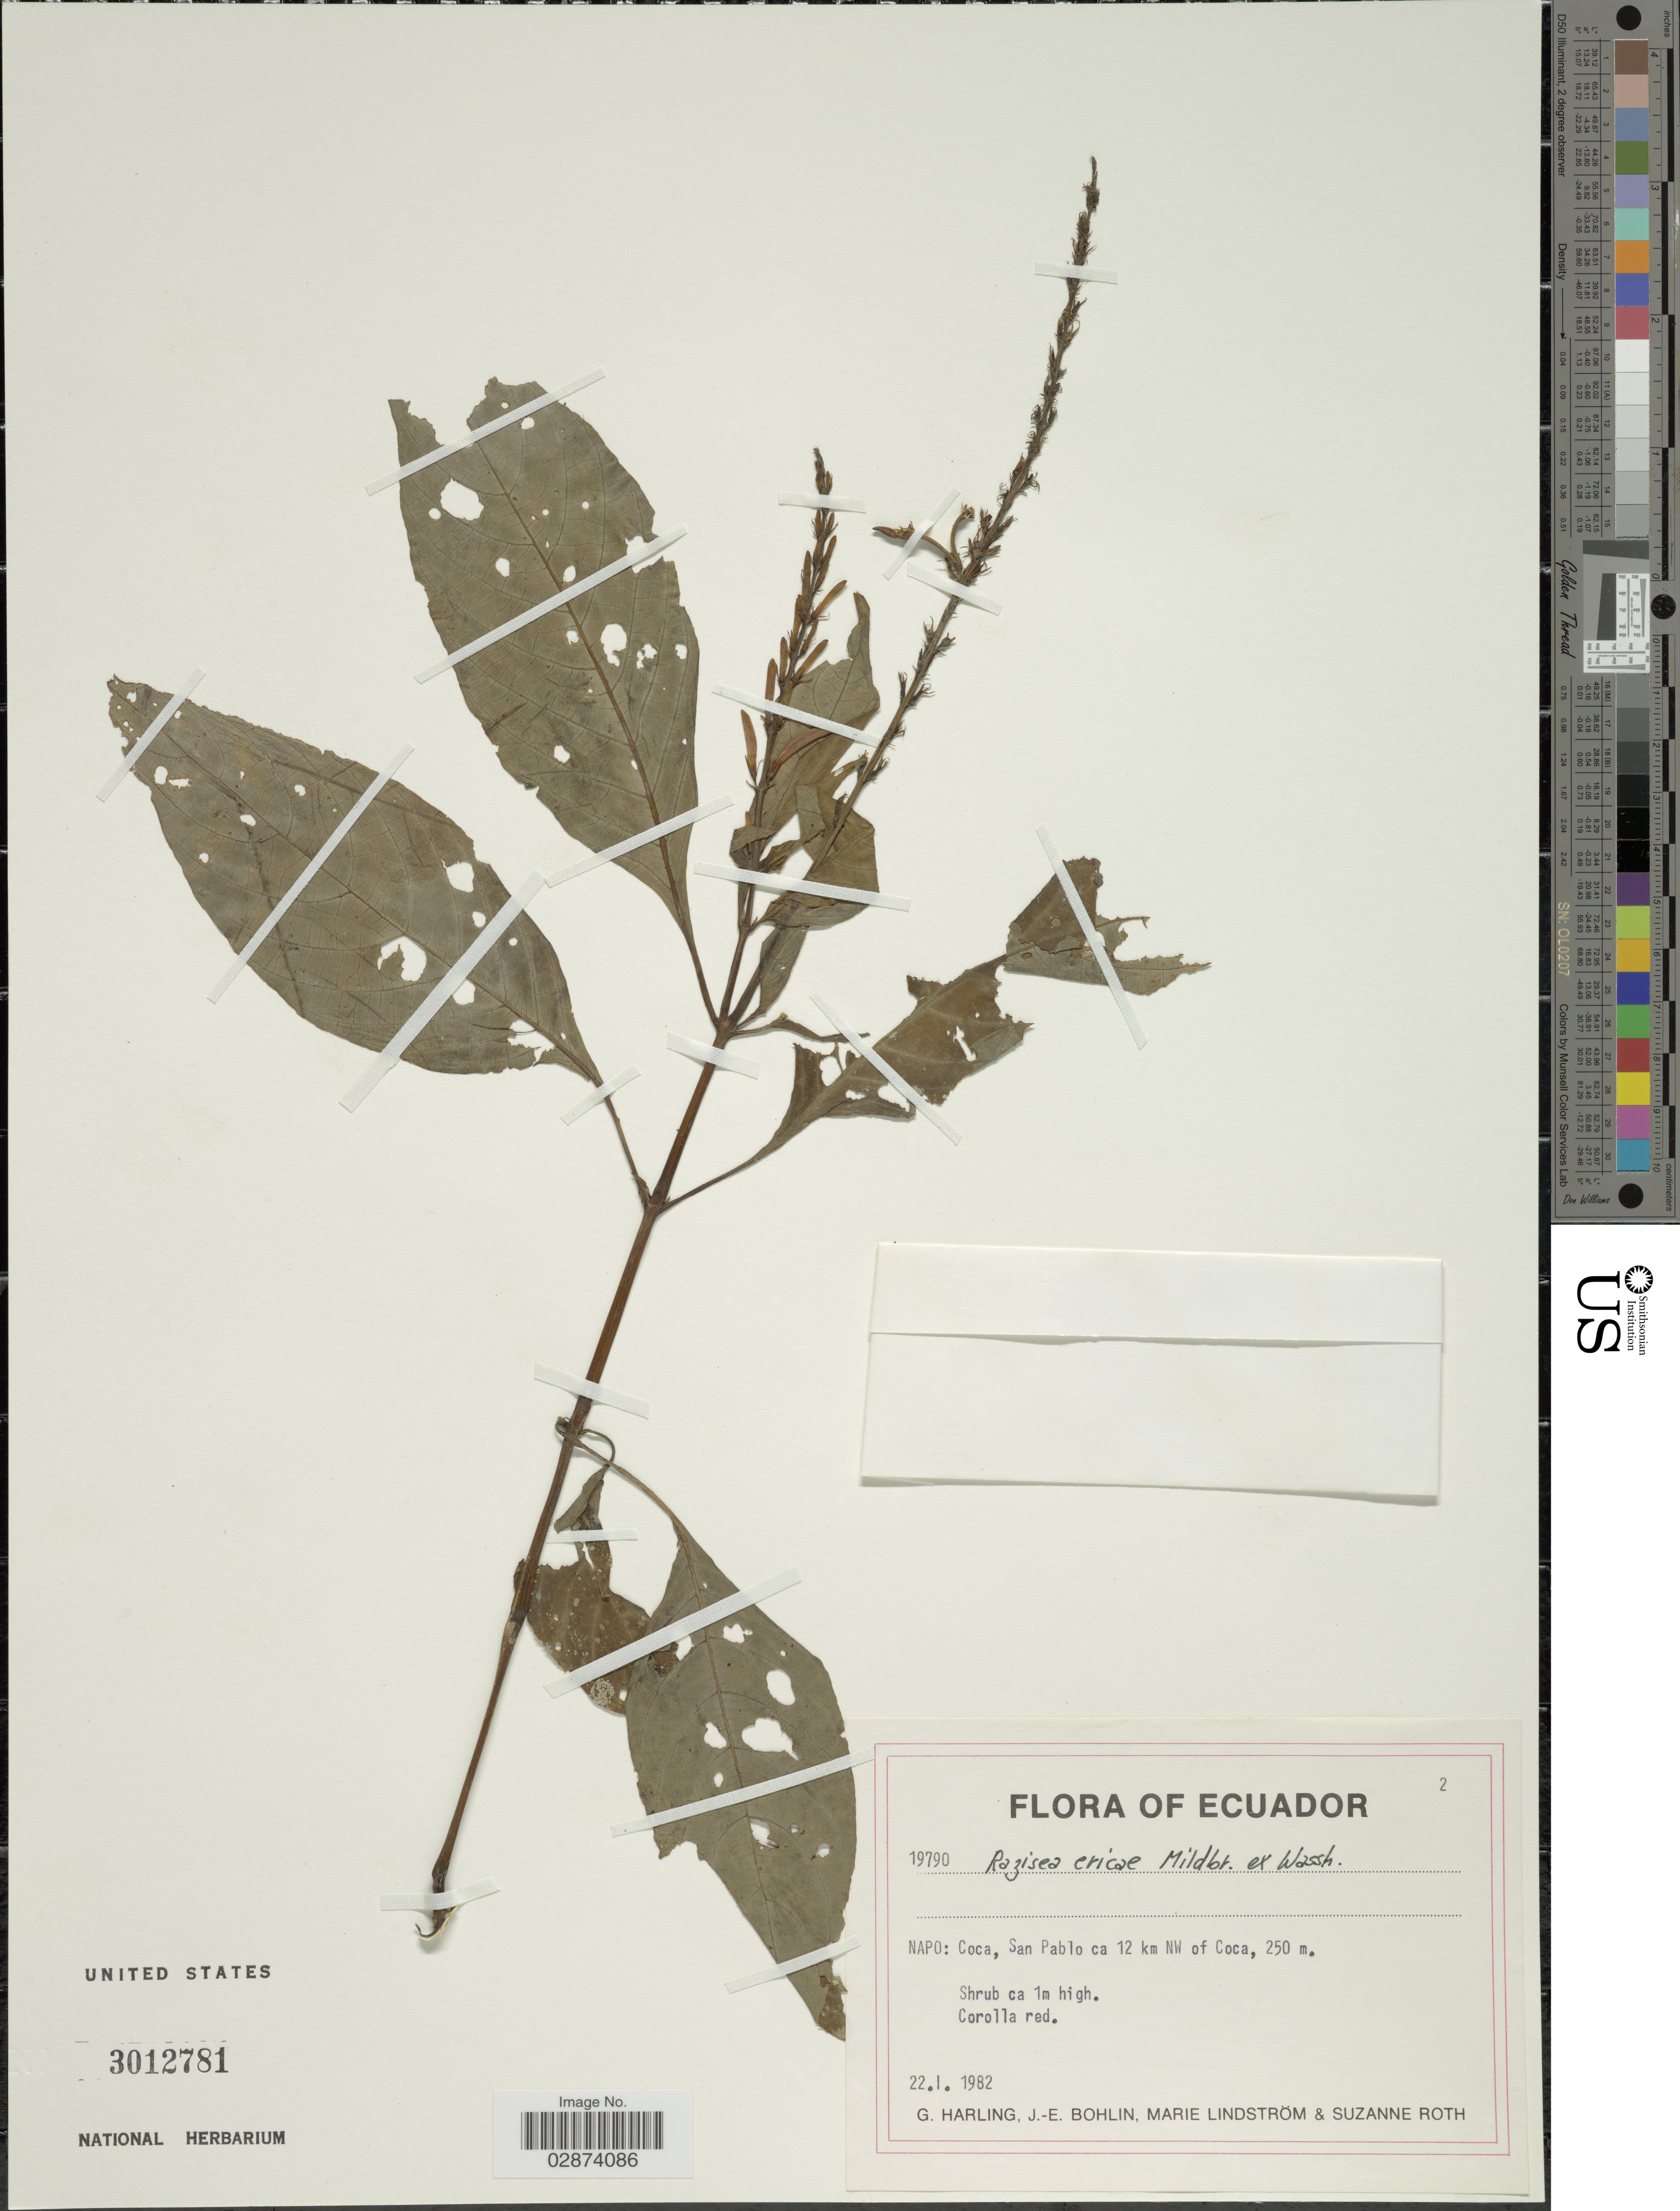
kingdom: Plantae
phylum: Tracheophyta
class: Magnoliopsida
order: Lamiales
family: Acanthaceae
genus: Razisea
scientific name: Razisea ericae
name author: Mildbr. ex Wassh.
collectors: G. Harling, J. Bohlin, M. Lindström & S. Roth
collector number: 19790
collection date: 1982-01-22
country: Ecuador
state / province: Napo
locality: Coca, San Pablo ca 12 km NW of Coca.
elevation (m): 250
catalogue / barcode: US 3012781